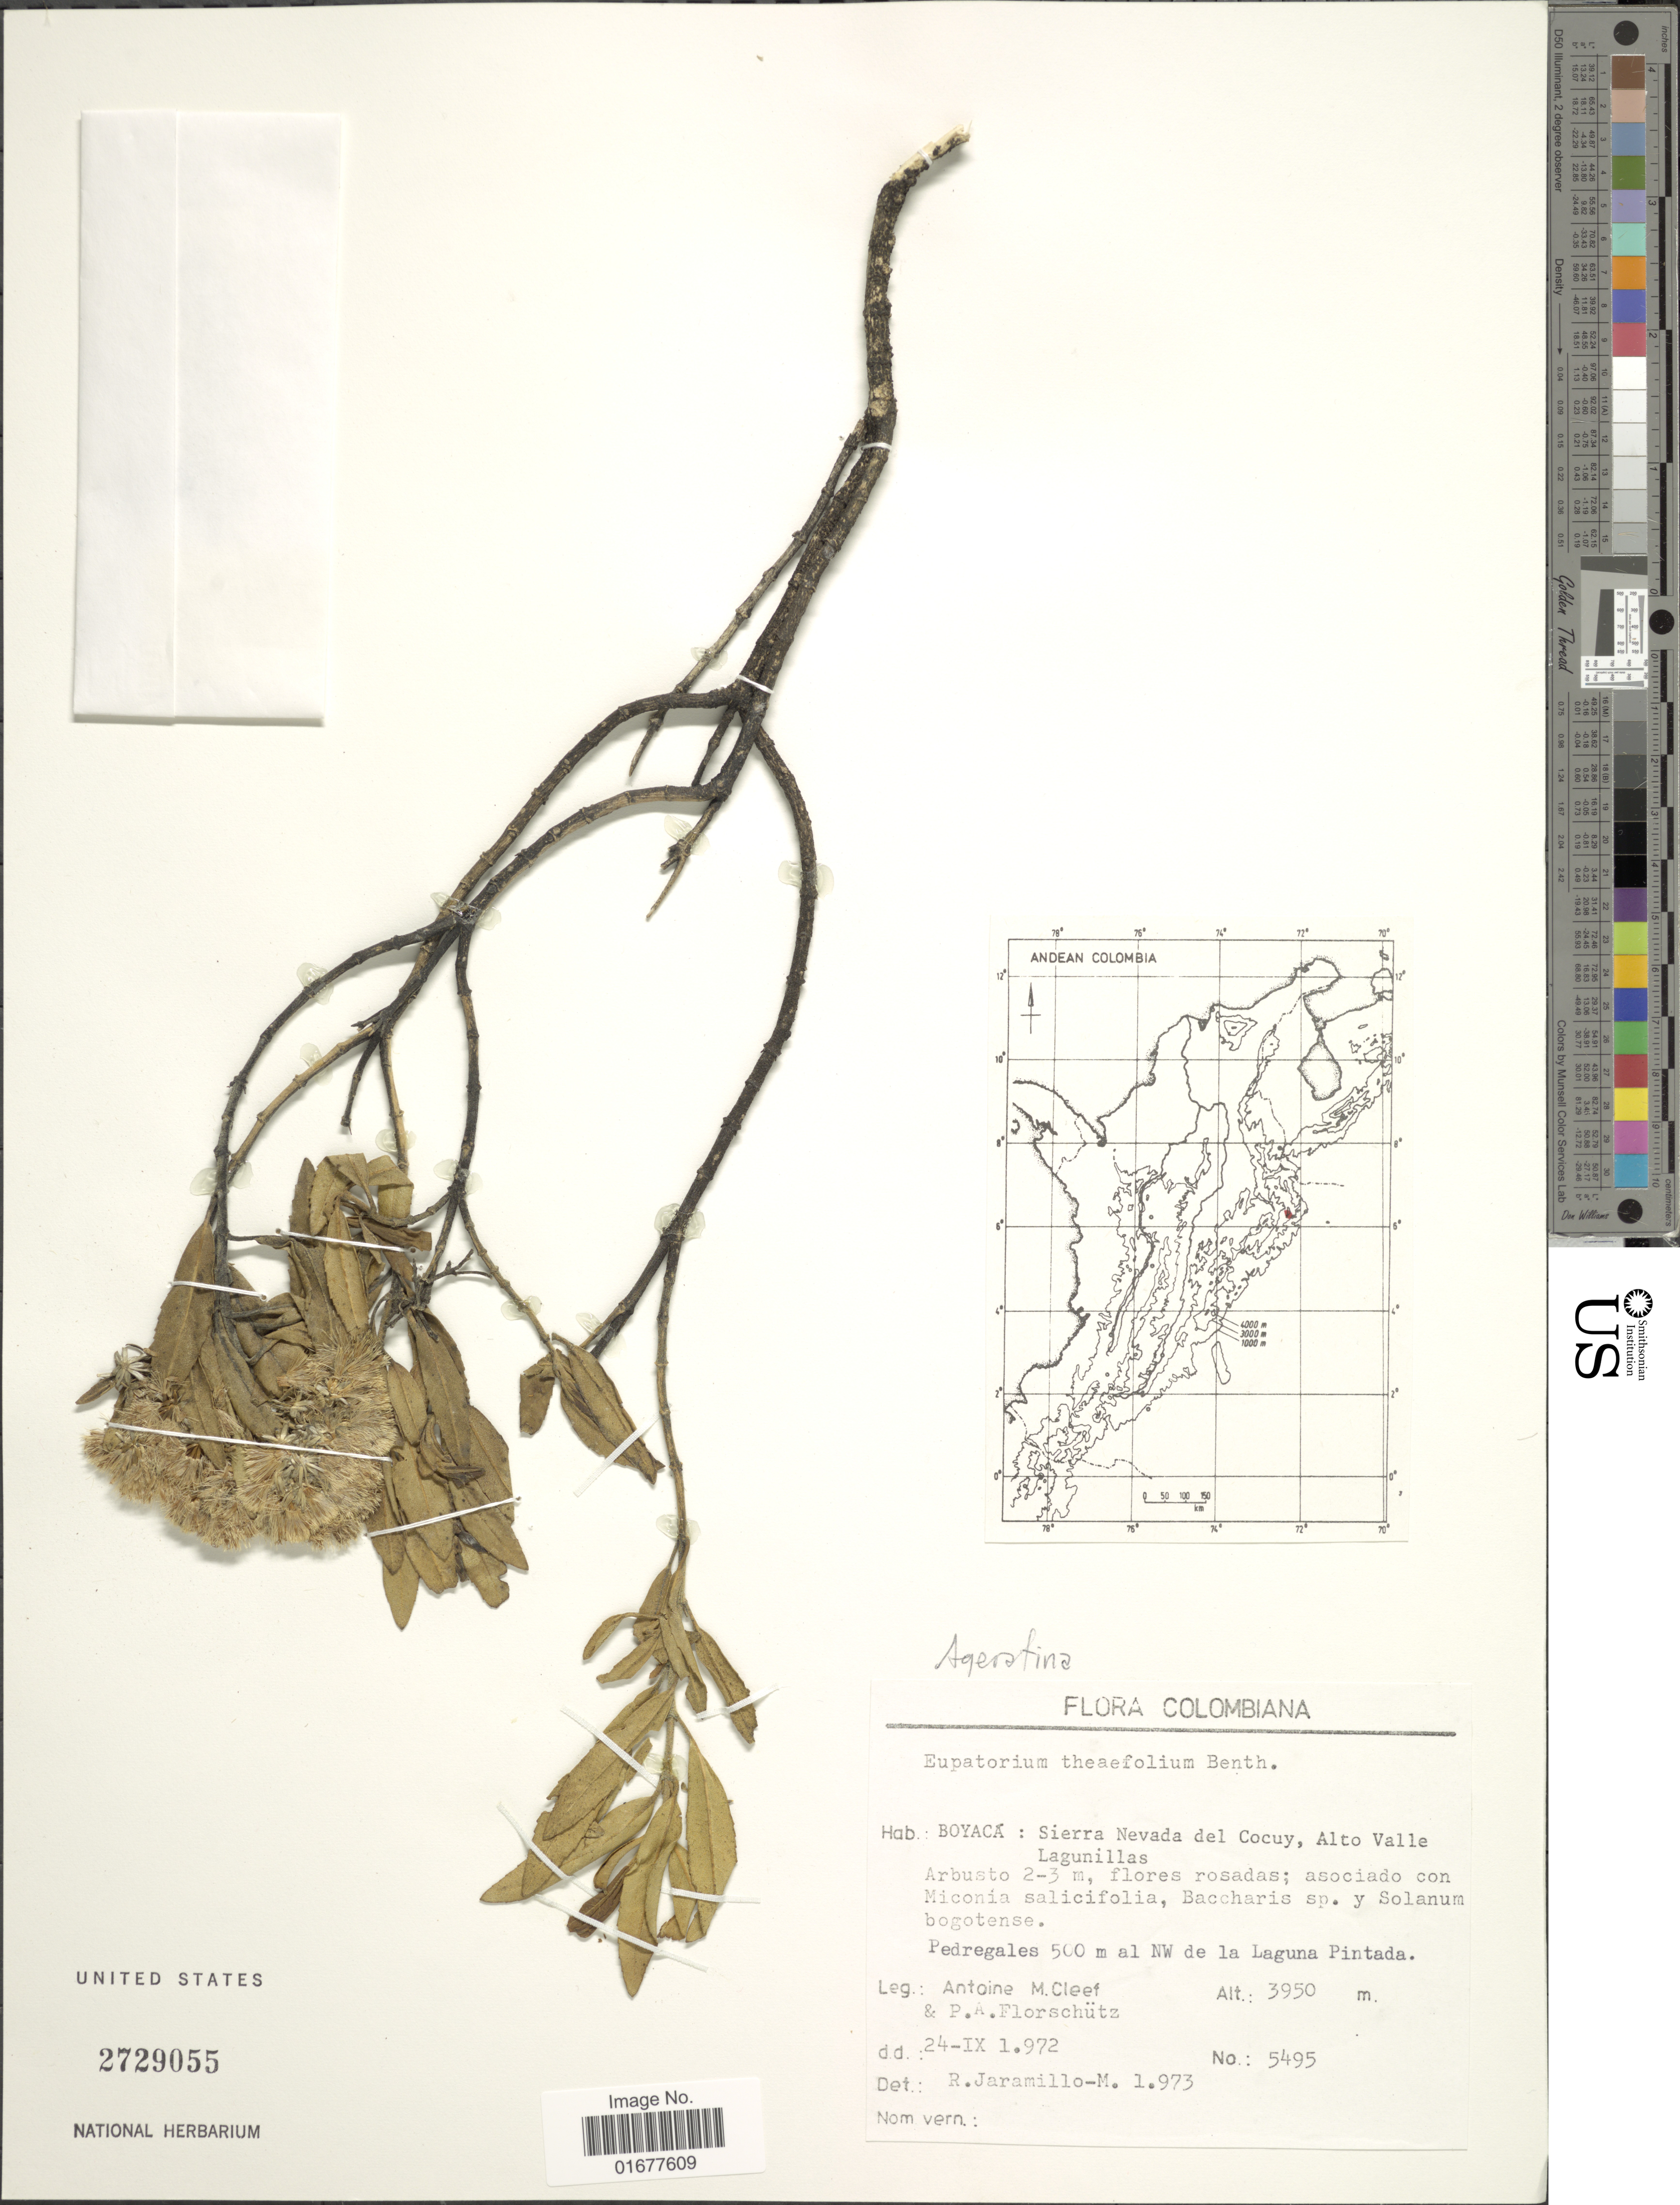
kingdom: Plantae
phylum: Tracheophyta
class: Magnoliopsida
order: Asterales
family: Asteraceae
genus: Ageratina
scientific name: Ageratina theaefolia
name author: (Benth.) R.M. King & H. Rob.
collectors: A. M. Cleef & P. Florschütz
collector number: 5495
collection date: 1972-09-24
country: Colombia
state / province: Boyacá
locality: Sierra Nevada del Cocuy, Alto Valle Lagunillas, Pedregales 500 m al NW de la Laguna Pintada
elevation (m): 3950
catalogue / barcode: US 2729055